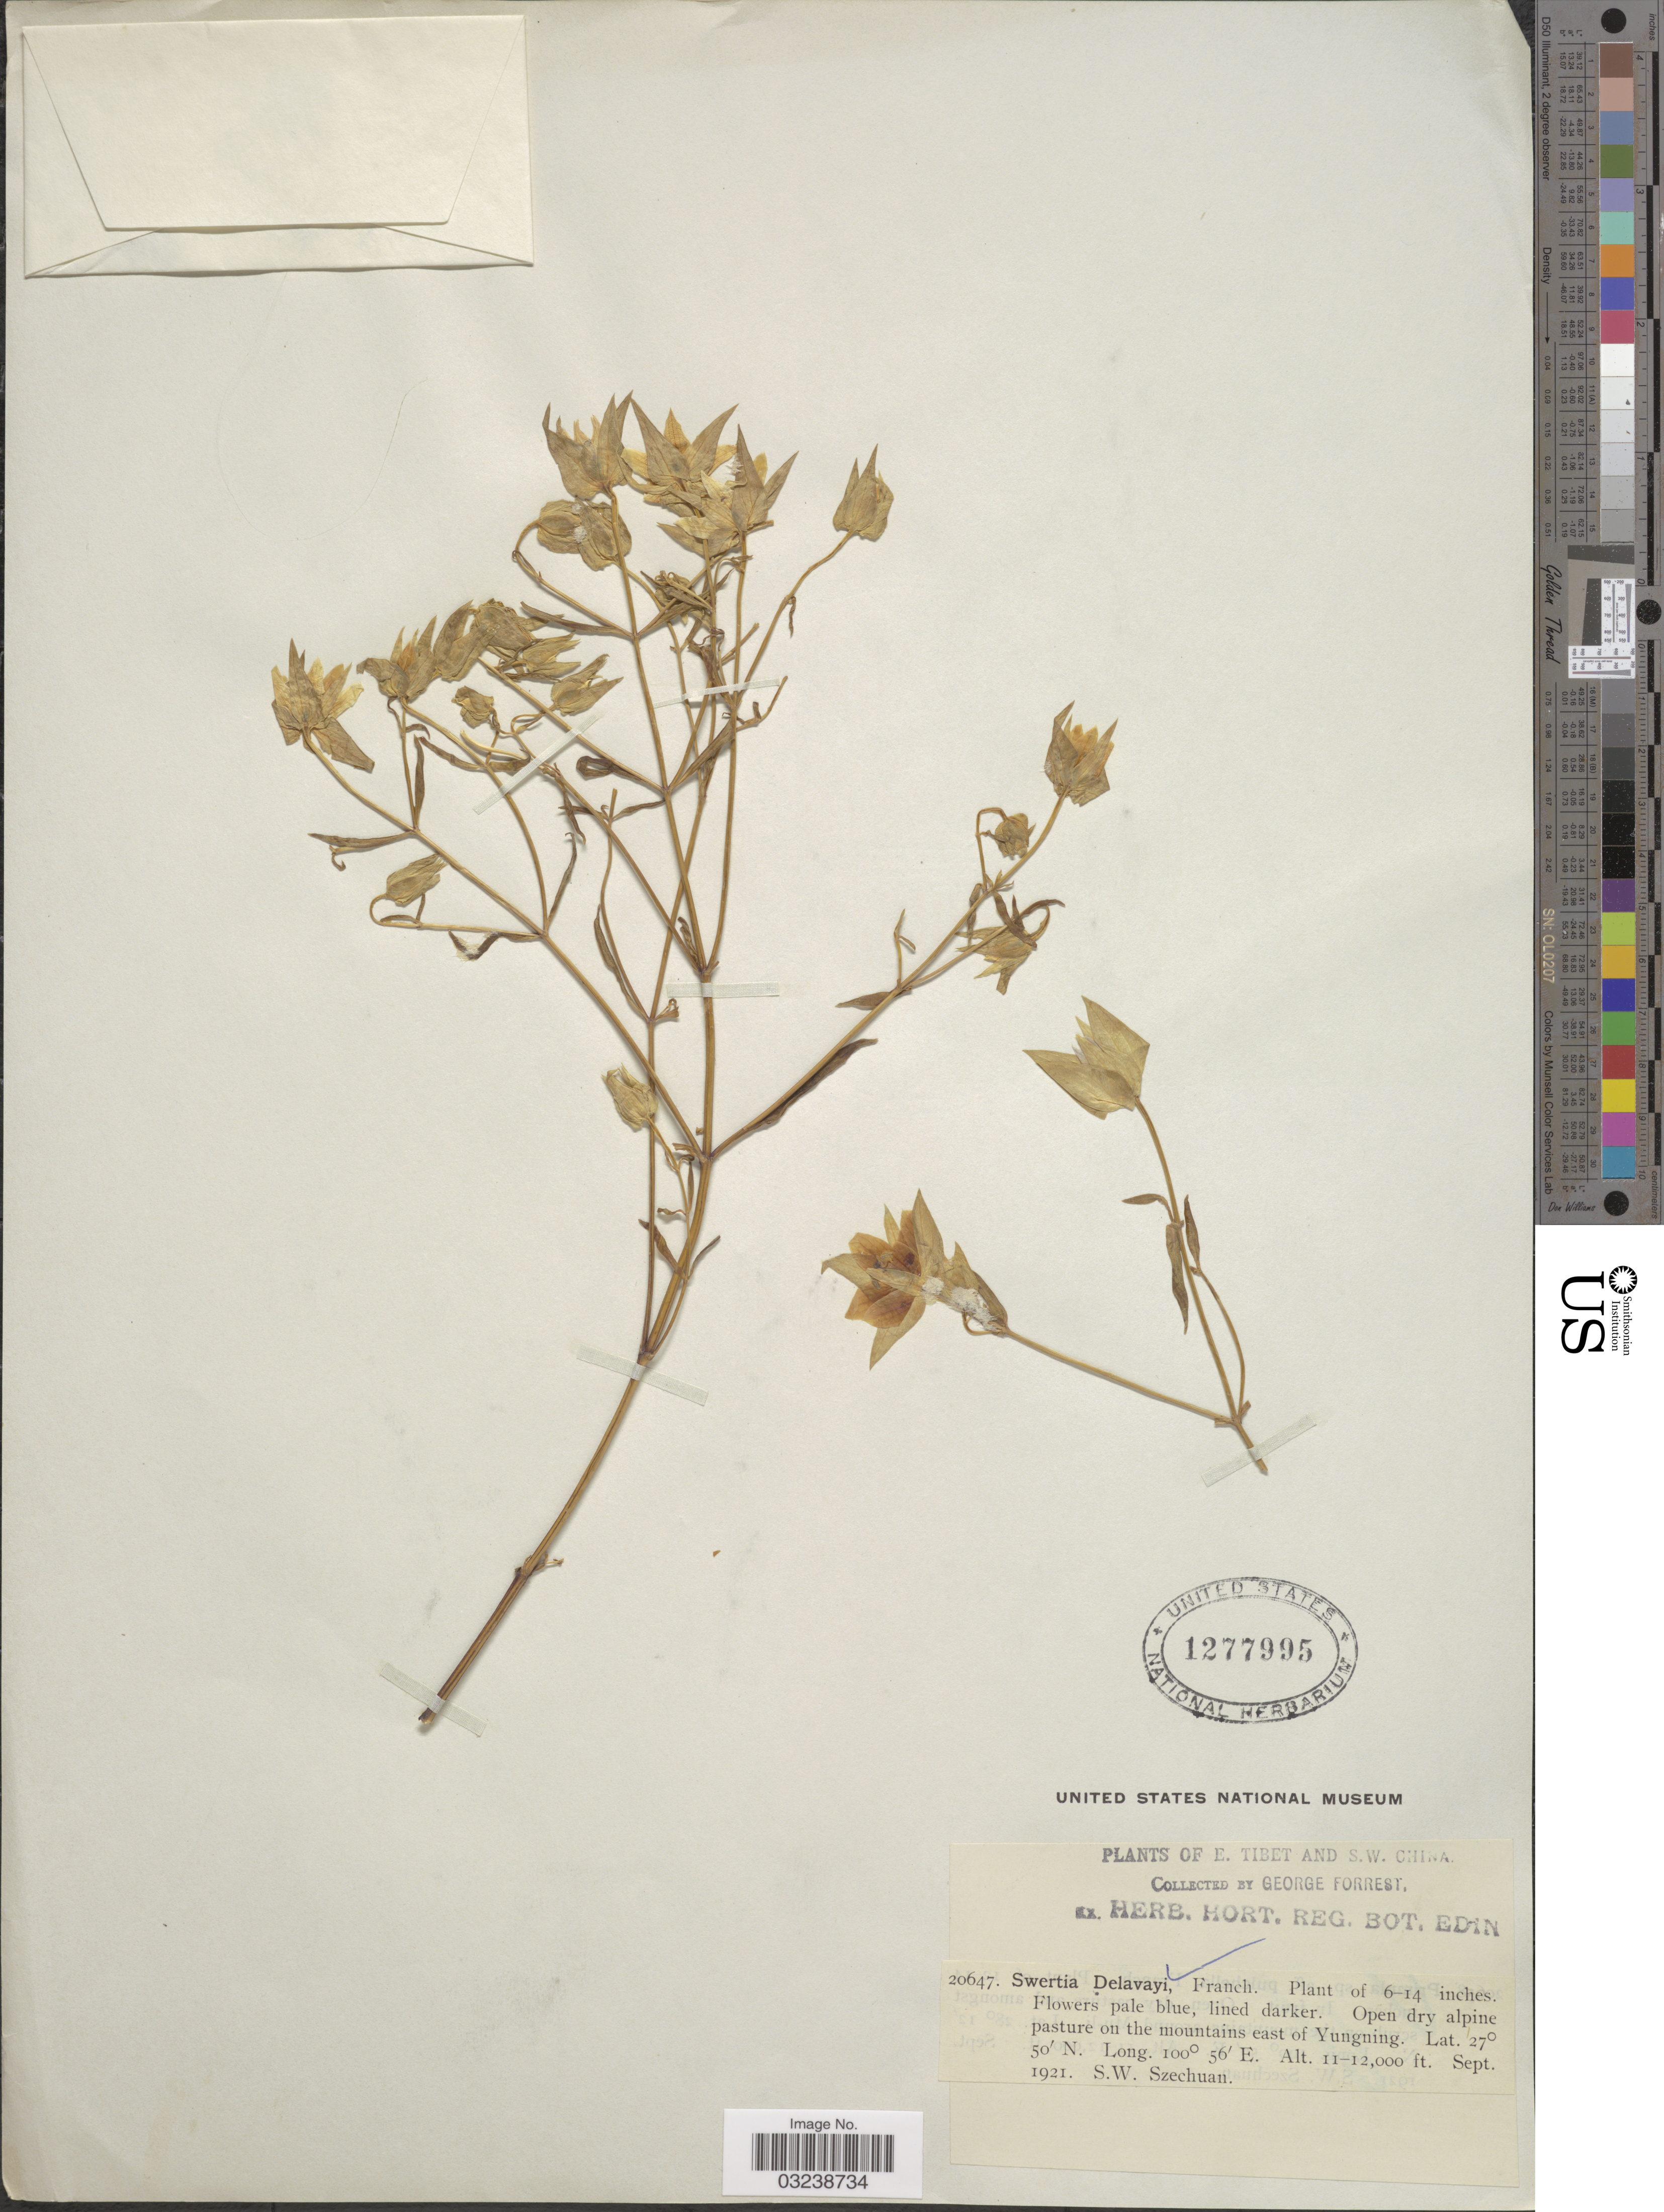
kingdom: Plantae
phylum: Tracheophyta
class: Magnoliopsida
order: Gentianales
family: Gentianaceae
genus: Swertia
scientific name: Swertia delavayi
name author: Franch.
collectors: G. Forrest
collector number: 20647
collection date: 1921-09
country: China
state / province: Sichuan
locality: E. Tibet and S.W. China. Open dry alpine pasture on the mountains east of Yingning. S.W. Szechuan.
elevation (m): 3353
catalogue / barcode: US 1277995